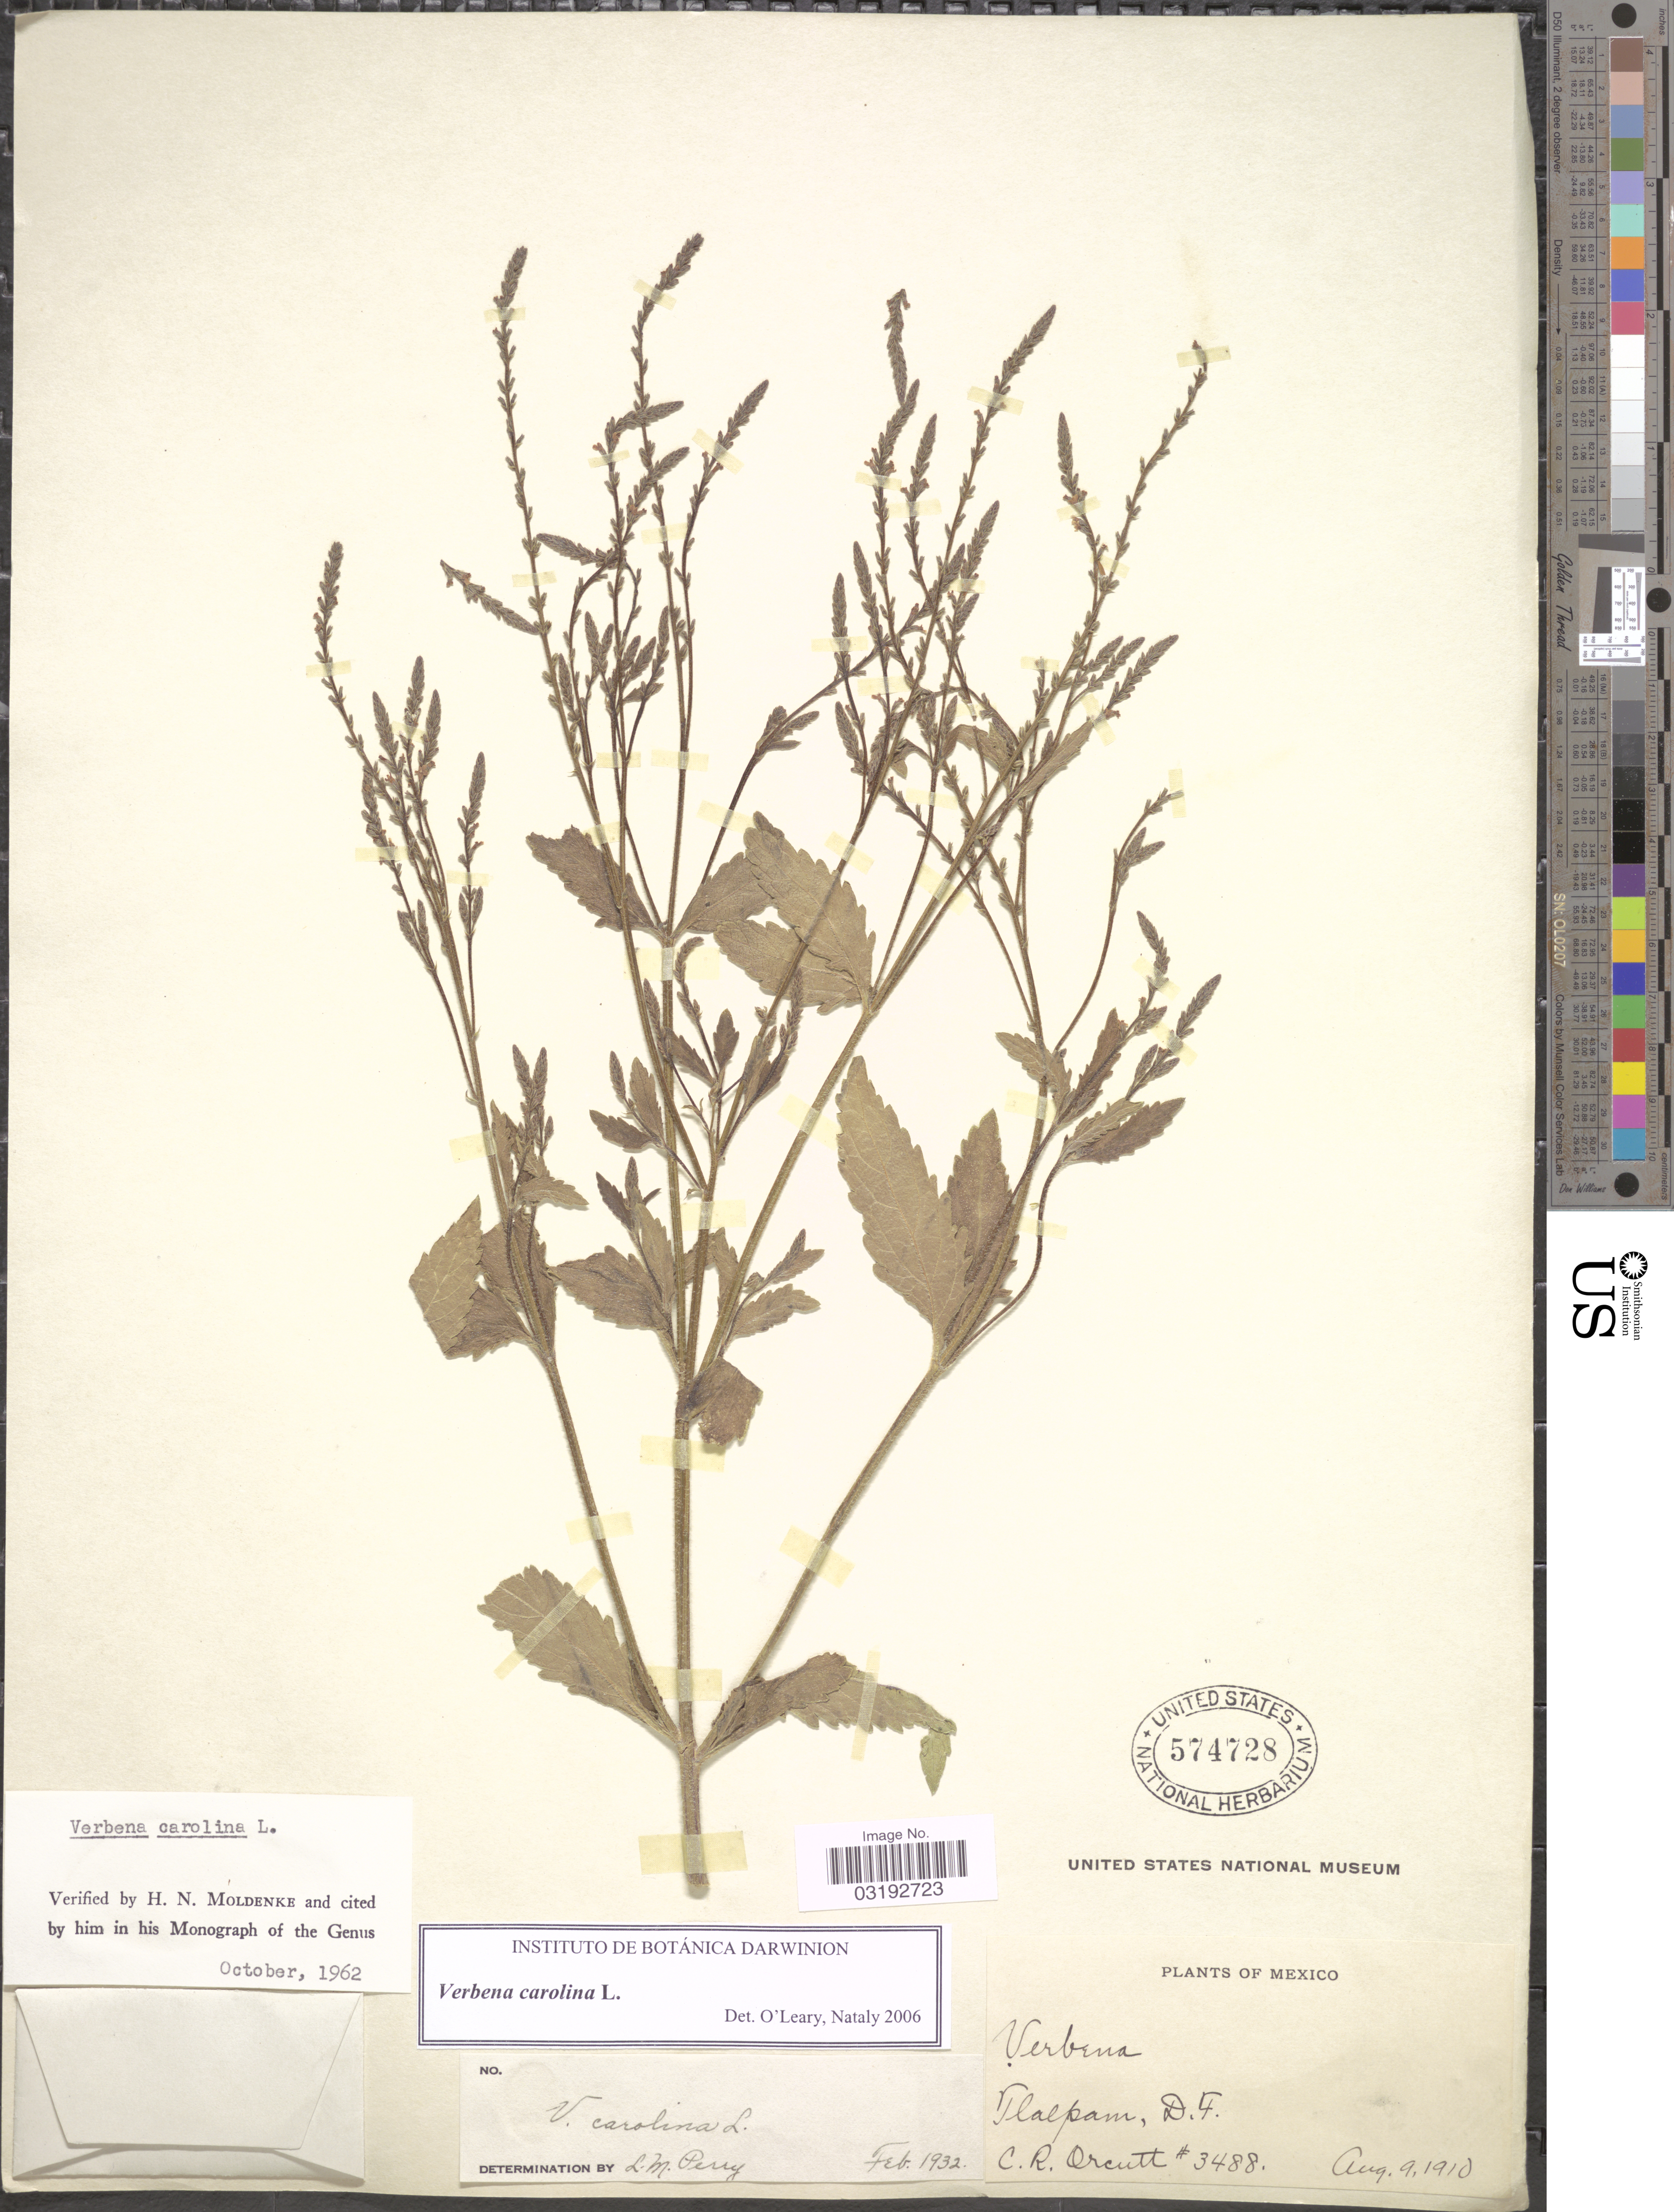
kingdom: Plantae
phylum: Tracheophyta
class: Magnoliopsida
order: Lamiales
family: Verbenaceae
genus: Verbena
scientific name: Verbena carolina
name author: L.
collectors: C. R. Orcutt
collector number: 3488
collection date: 1910-08-09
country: Mexico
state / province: Distrito Federal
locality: Tlalpam.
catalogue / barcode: US 574728